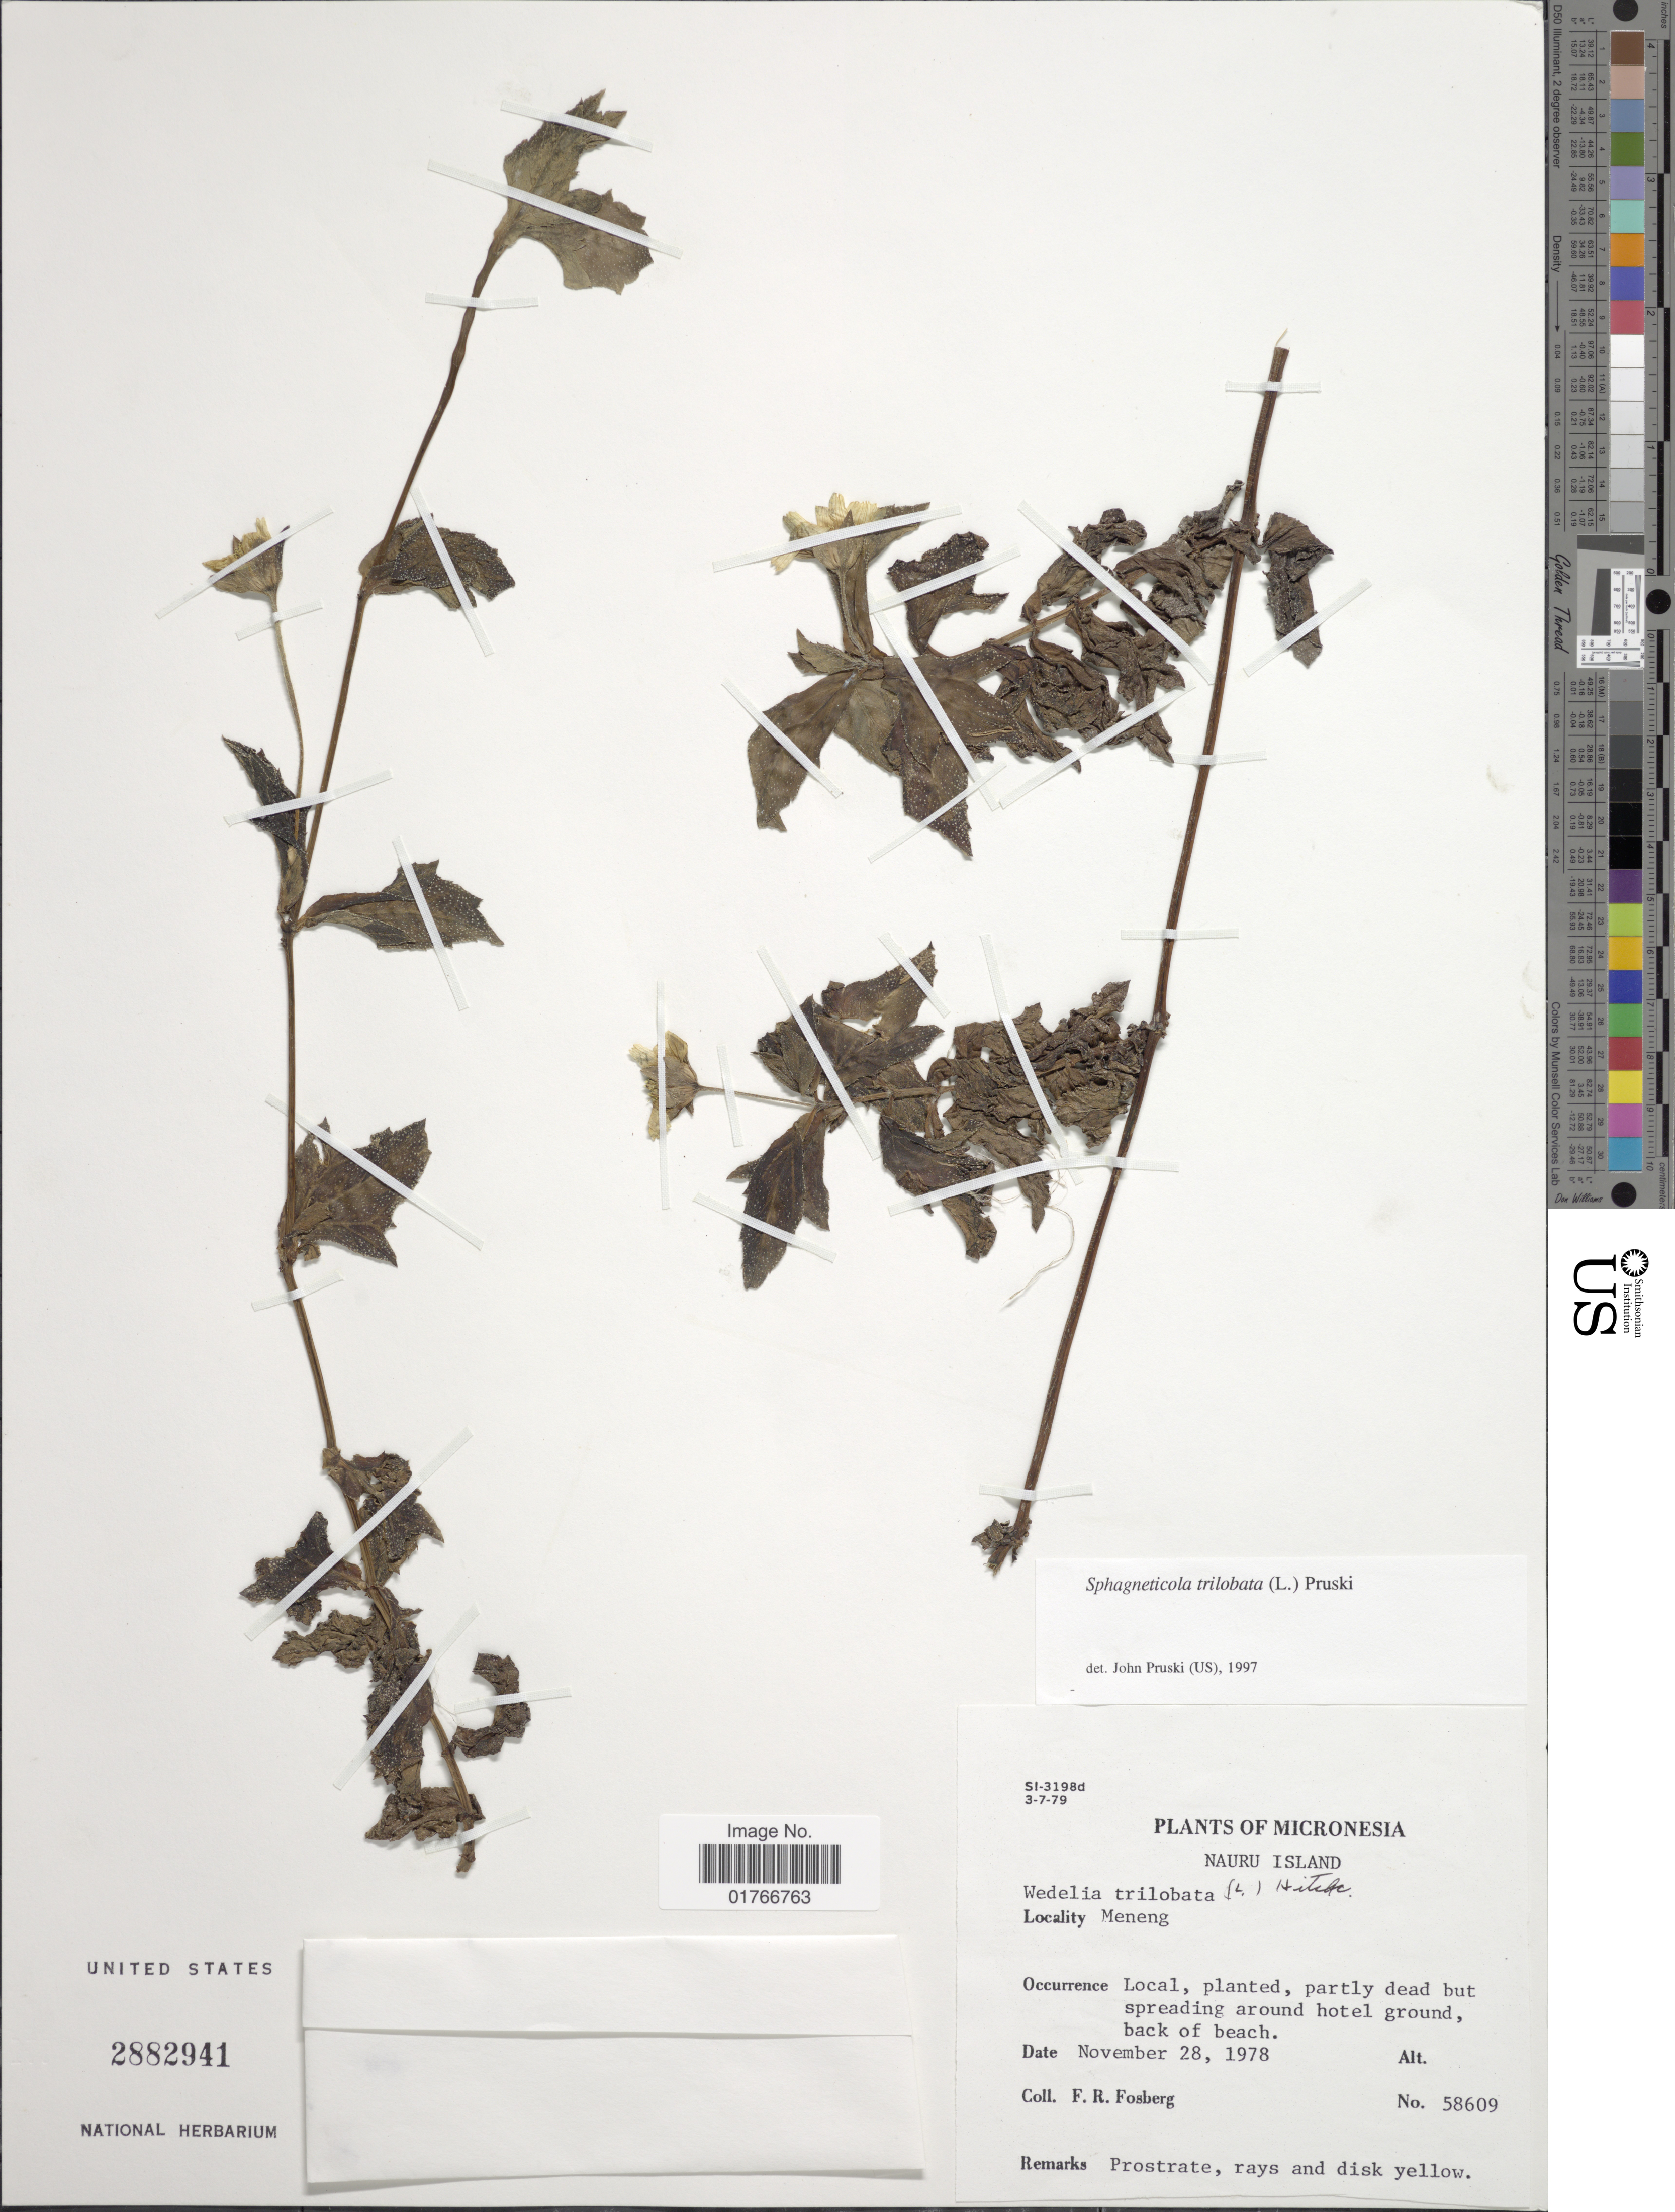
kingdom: Plantae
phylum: Tracheophyta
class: Magnoliopsida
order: Asterales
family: Asteraceae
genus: Sphagneticola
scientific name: Sphagneticola trilobata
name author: (L.) Pruski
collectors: F. R. Fosberg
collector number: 58609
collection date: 1978-11-28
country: Nauru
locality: Micronesia, Nauru Island, Meneng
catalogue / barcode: US 2882941